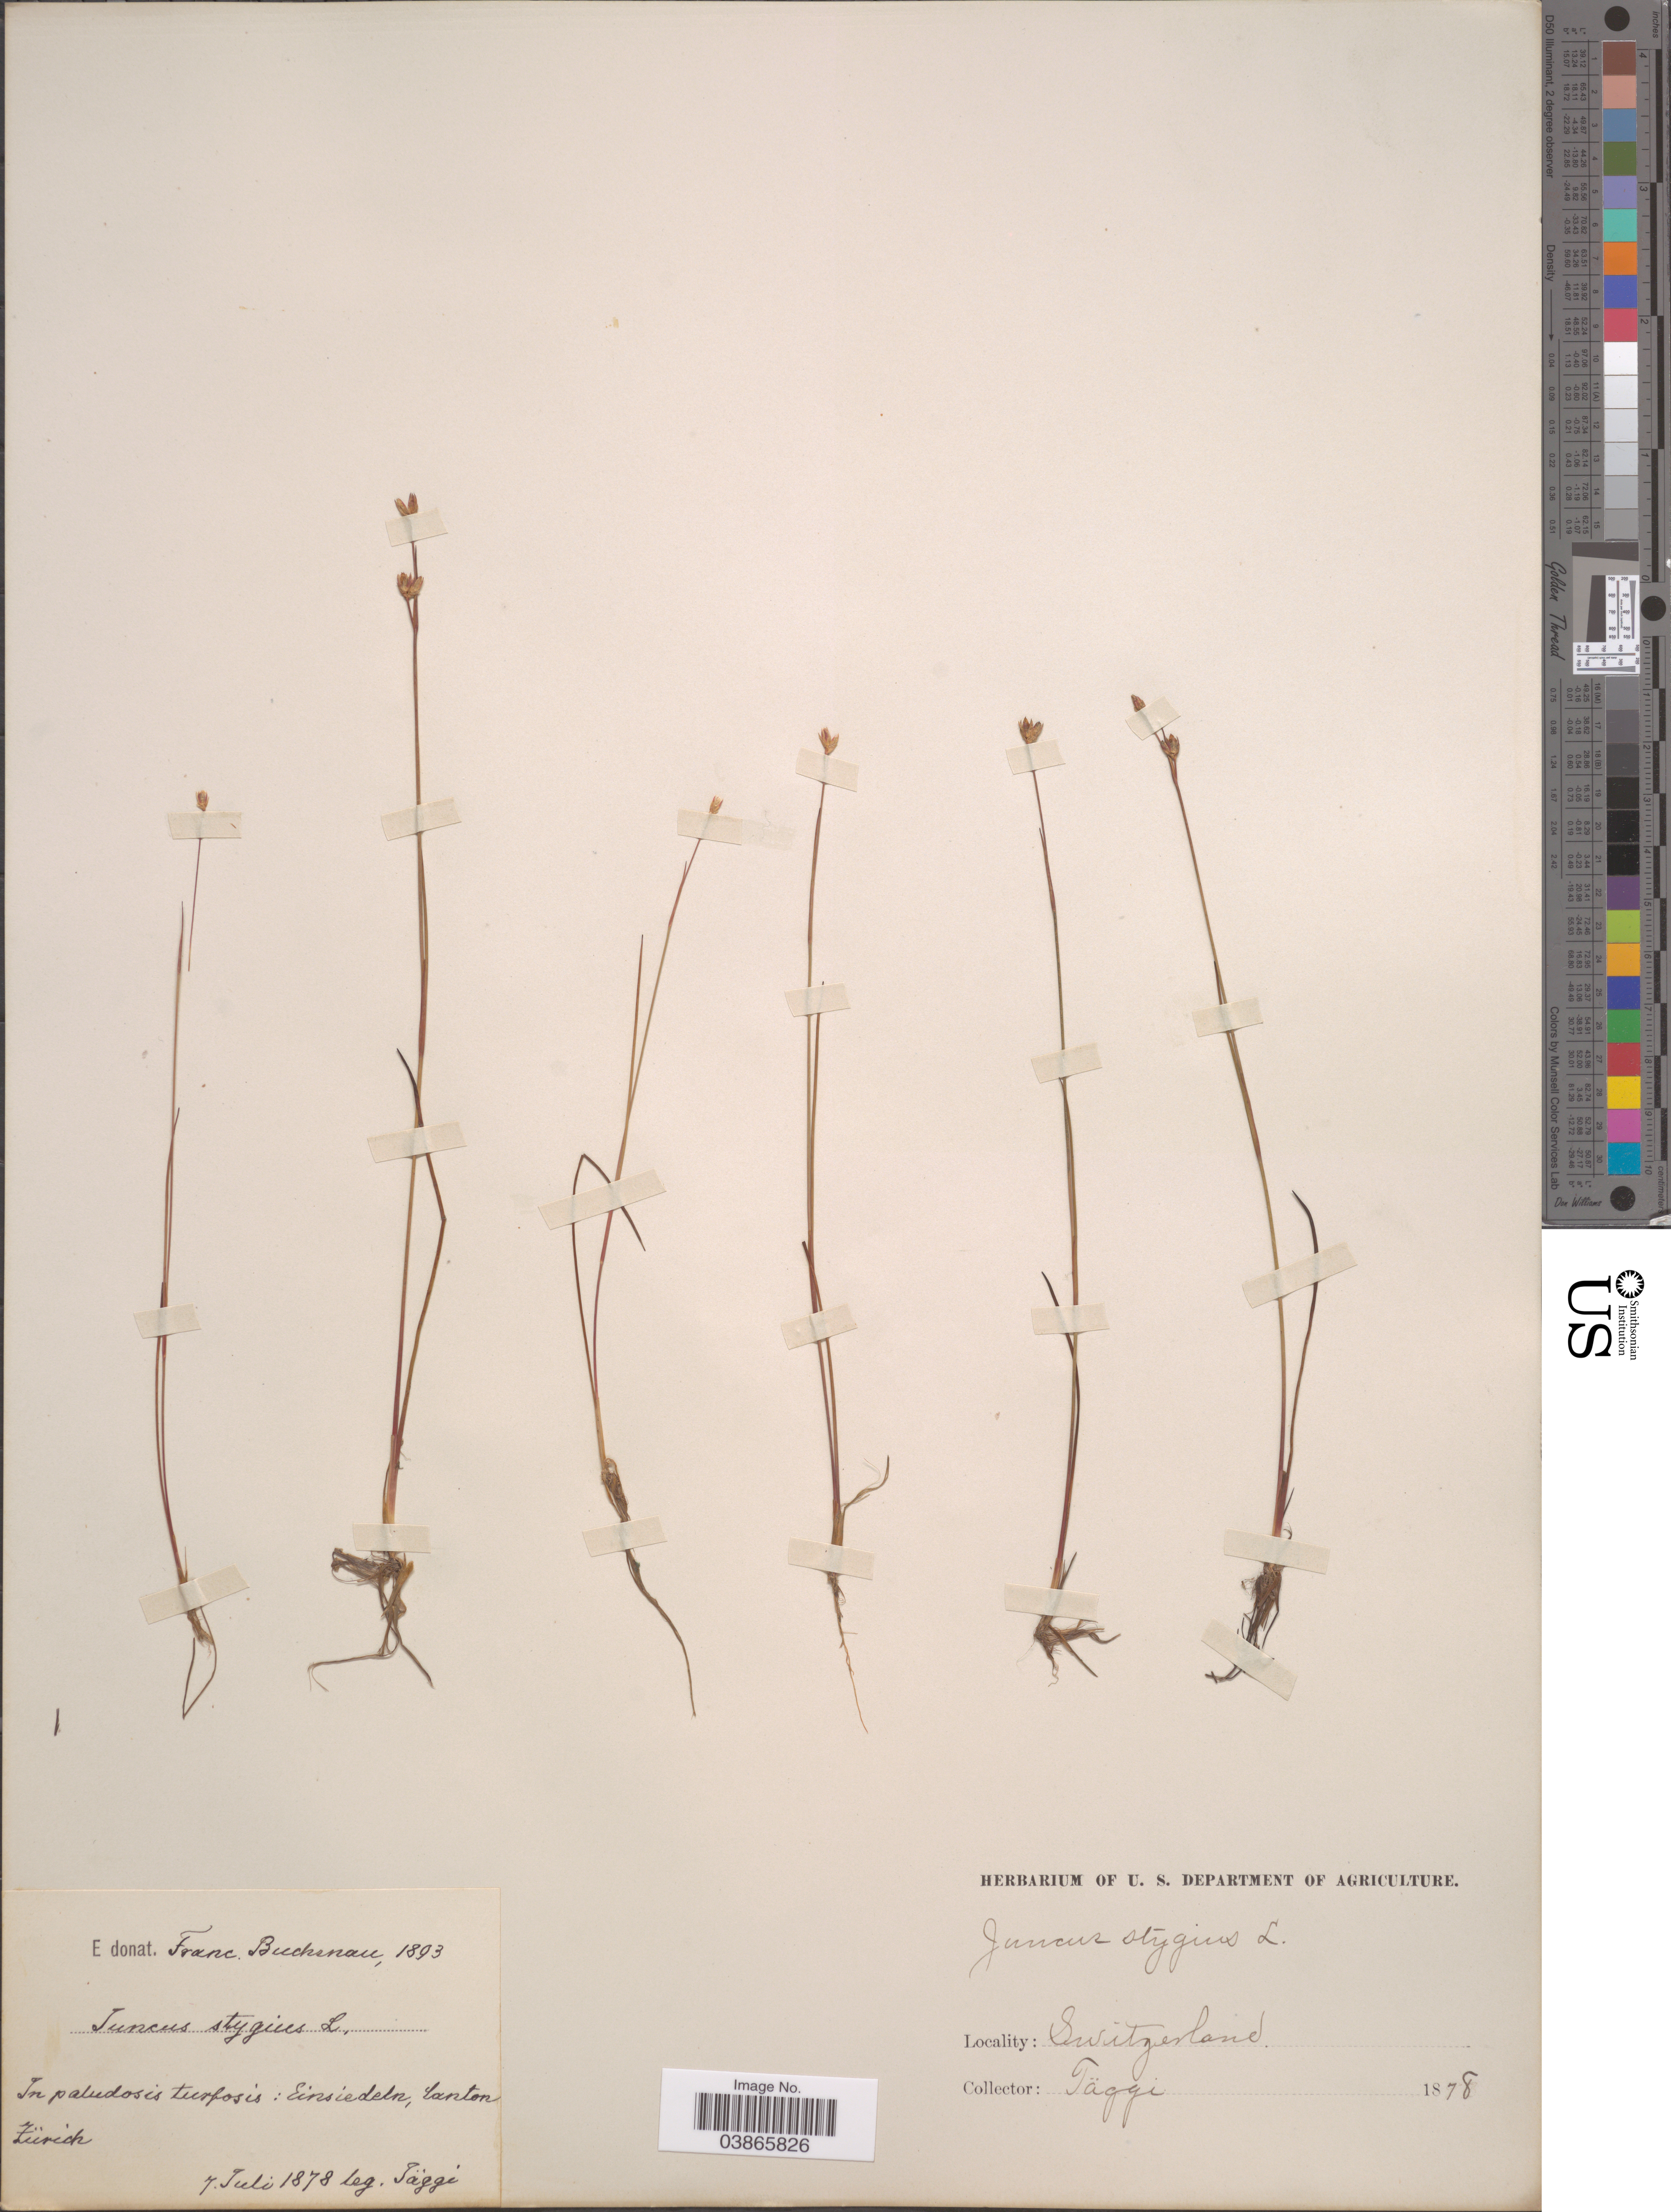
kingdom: Plantae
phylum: Tracheophyta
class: Liliopsida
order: Poales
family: Juncaceae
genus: Juncus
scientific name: Juncus stygius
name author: L.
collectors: Taggi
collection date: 1878-07-07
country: Switzerland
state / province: Zurich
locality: Einsiedeln, Canton Zürich.